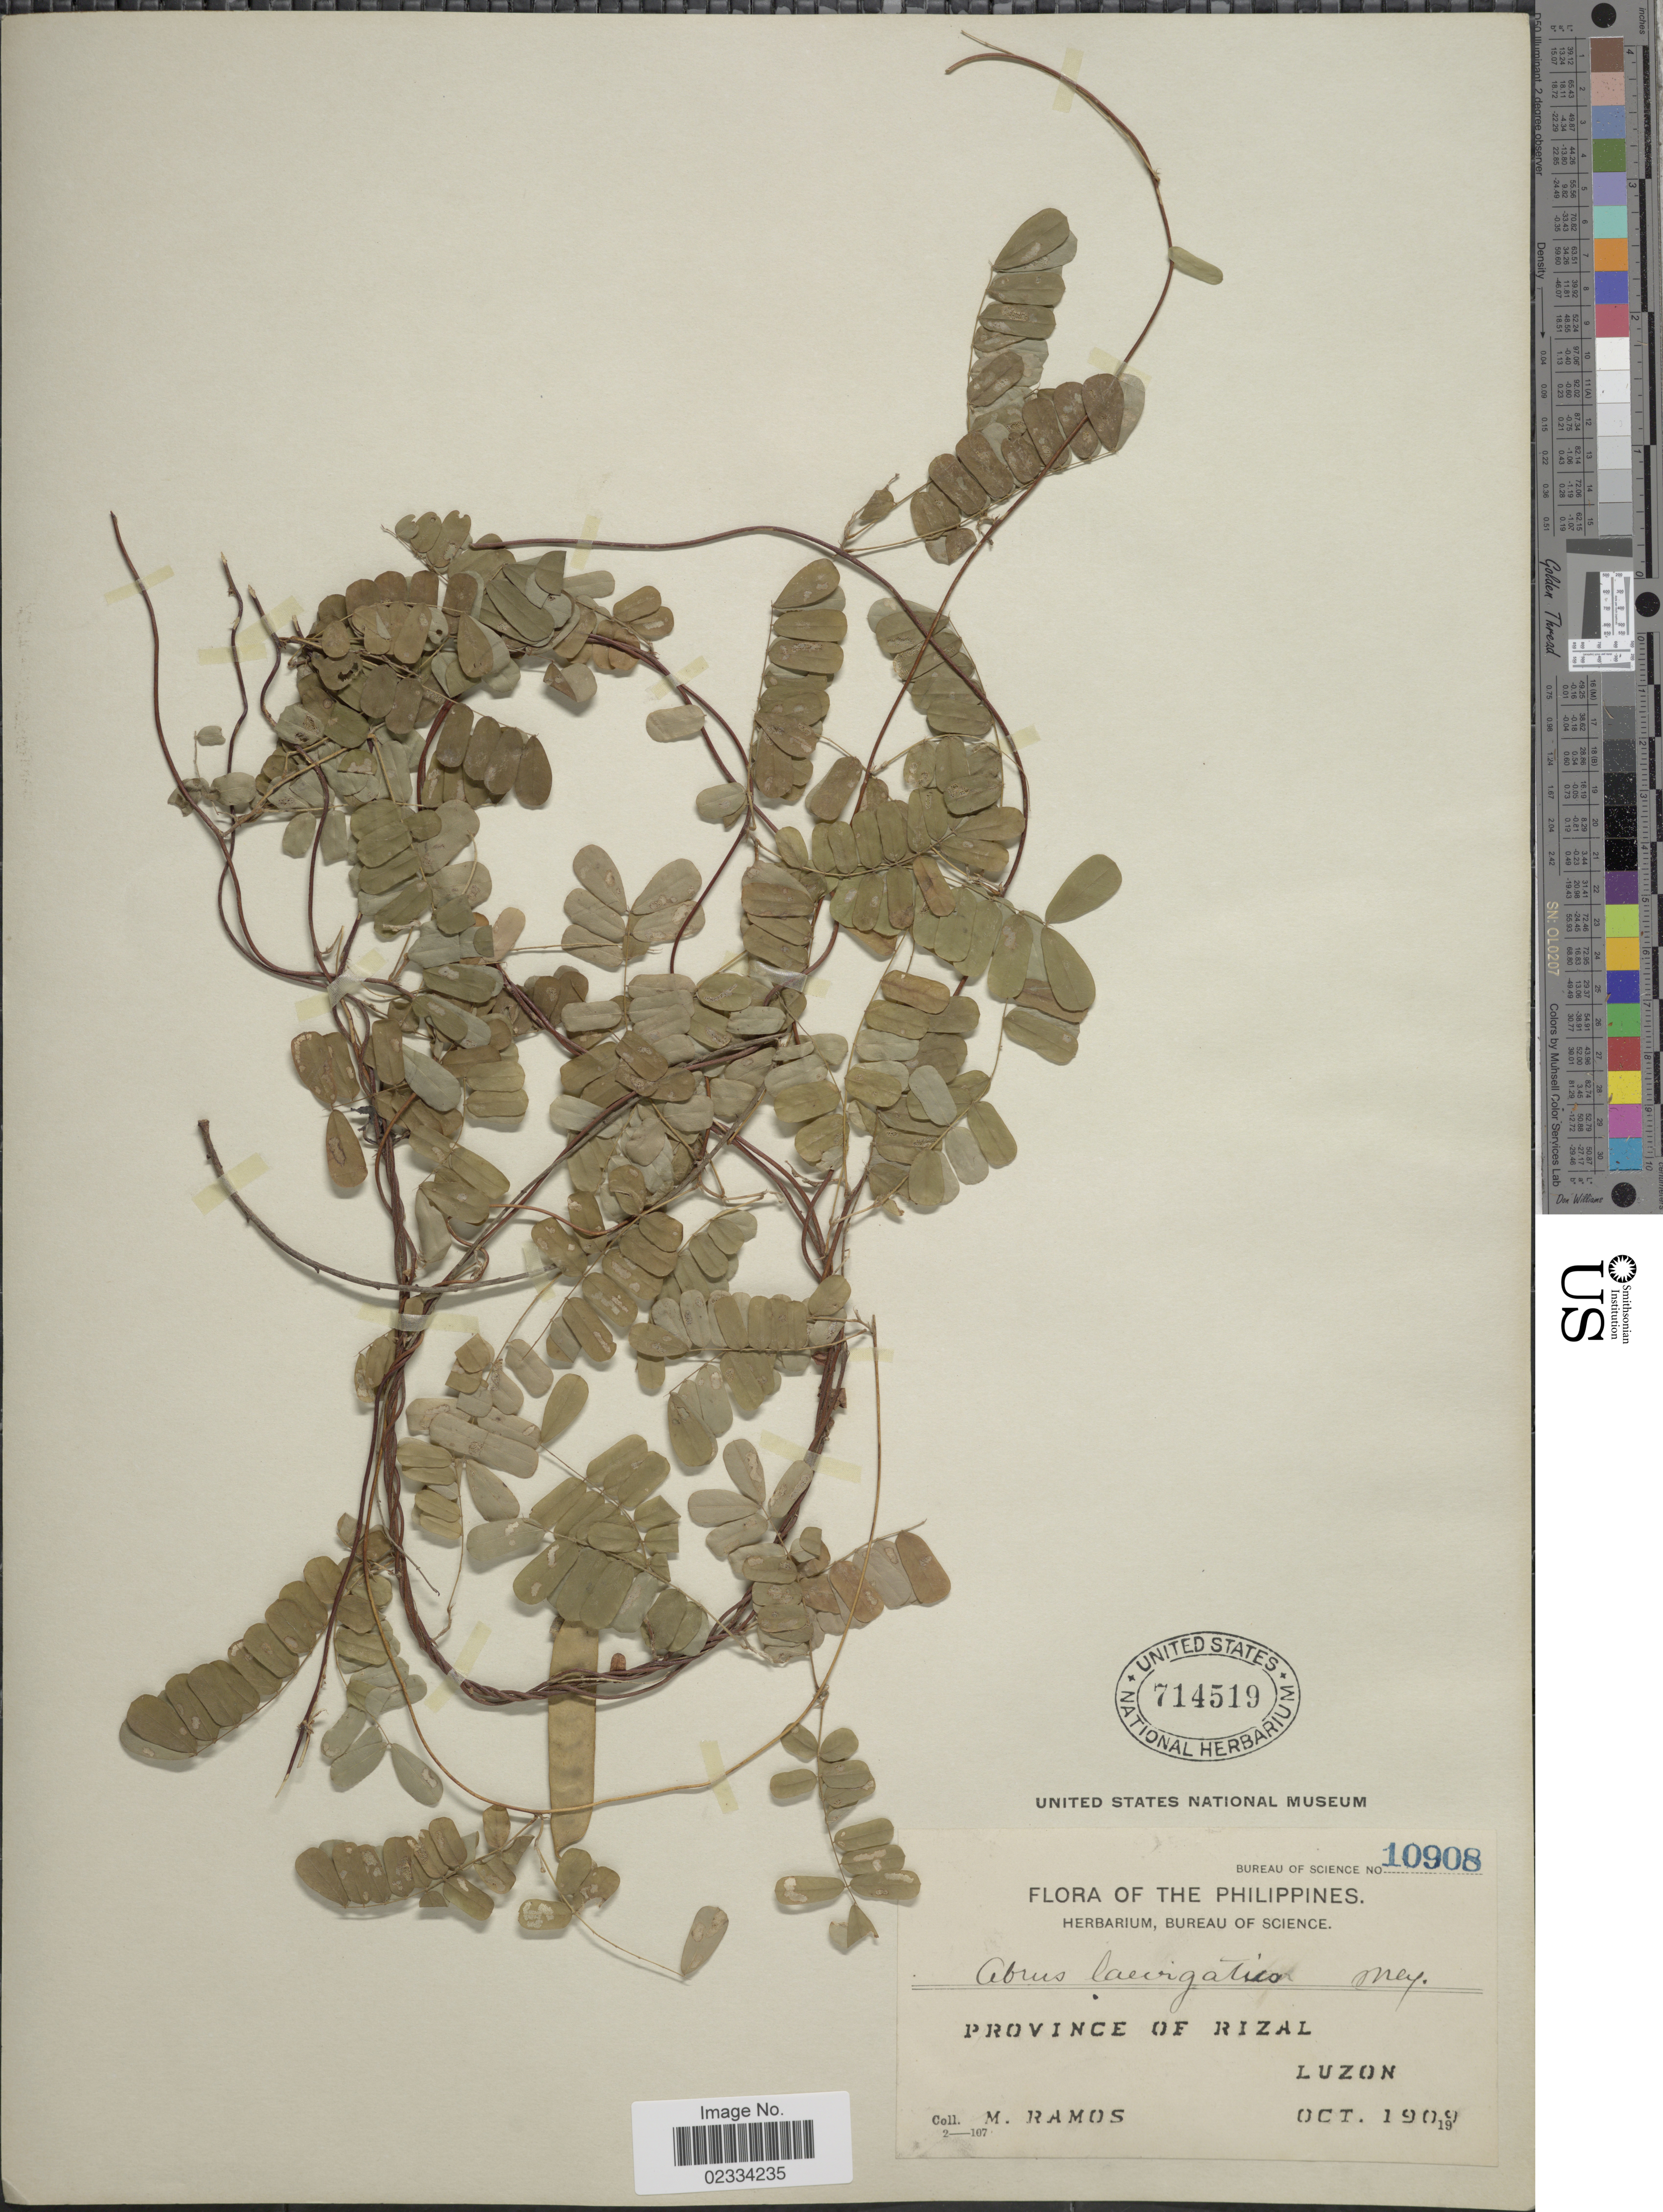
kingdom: Plantae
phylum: Tracheophyta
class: Magnoliopsida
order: Fabales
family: Fabaceae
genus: Abrus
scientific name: Abrus fruticulosus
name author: Wall. ex Wight & Arn.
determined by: Strong, Mark T., (BOT), Smithsonian Institution - National Museum of Natural History (UNITED STATES)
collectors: M. Ramos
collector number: Bureau of Science 10908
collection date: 1909-10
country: Philippines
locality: Province of Rizal, Luzon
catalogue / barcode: US 714519